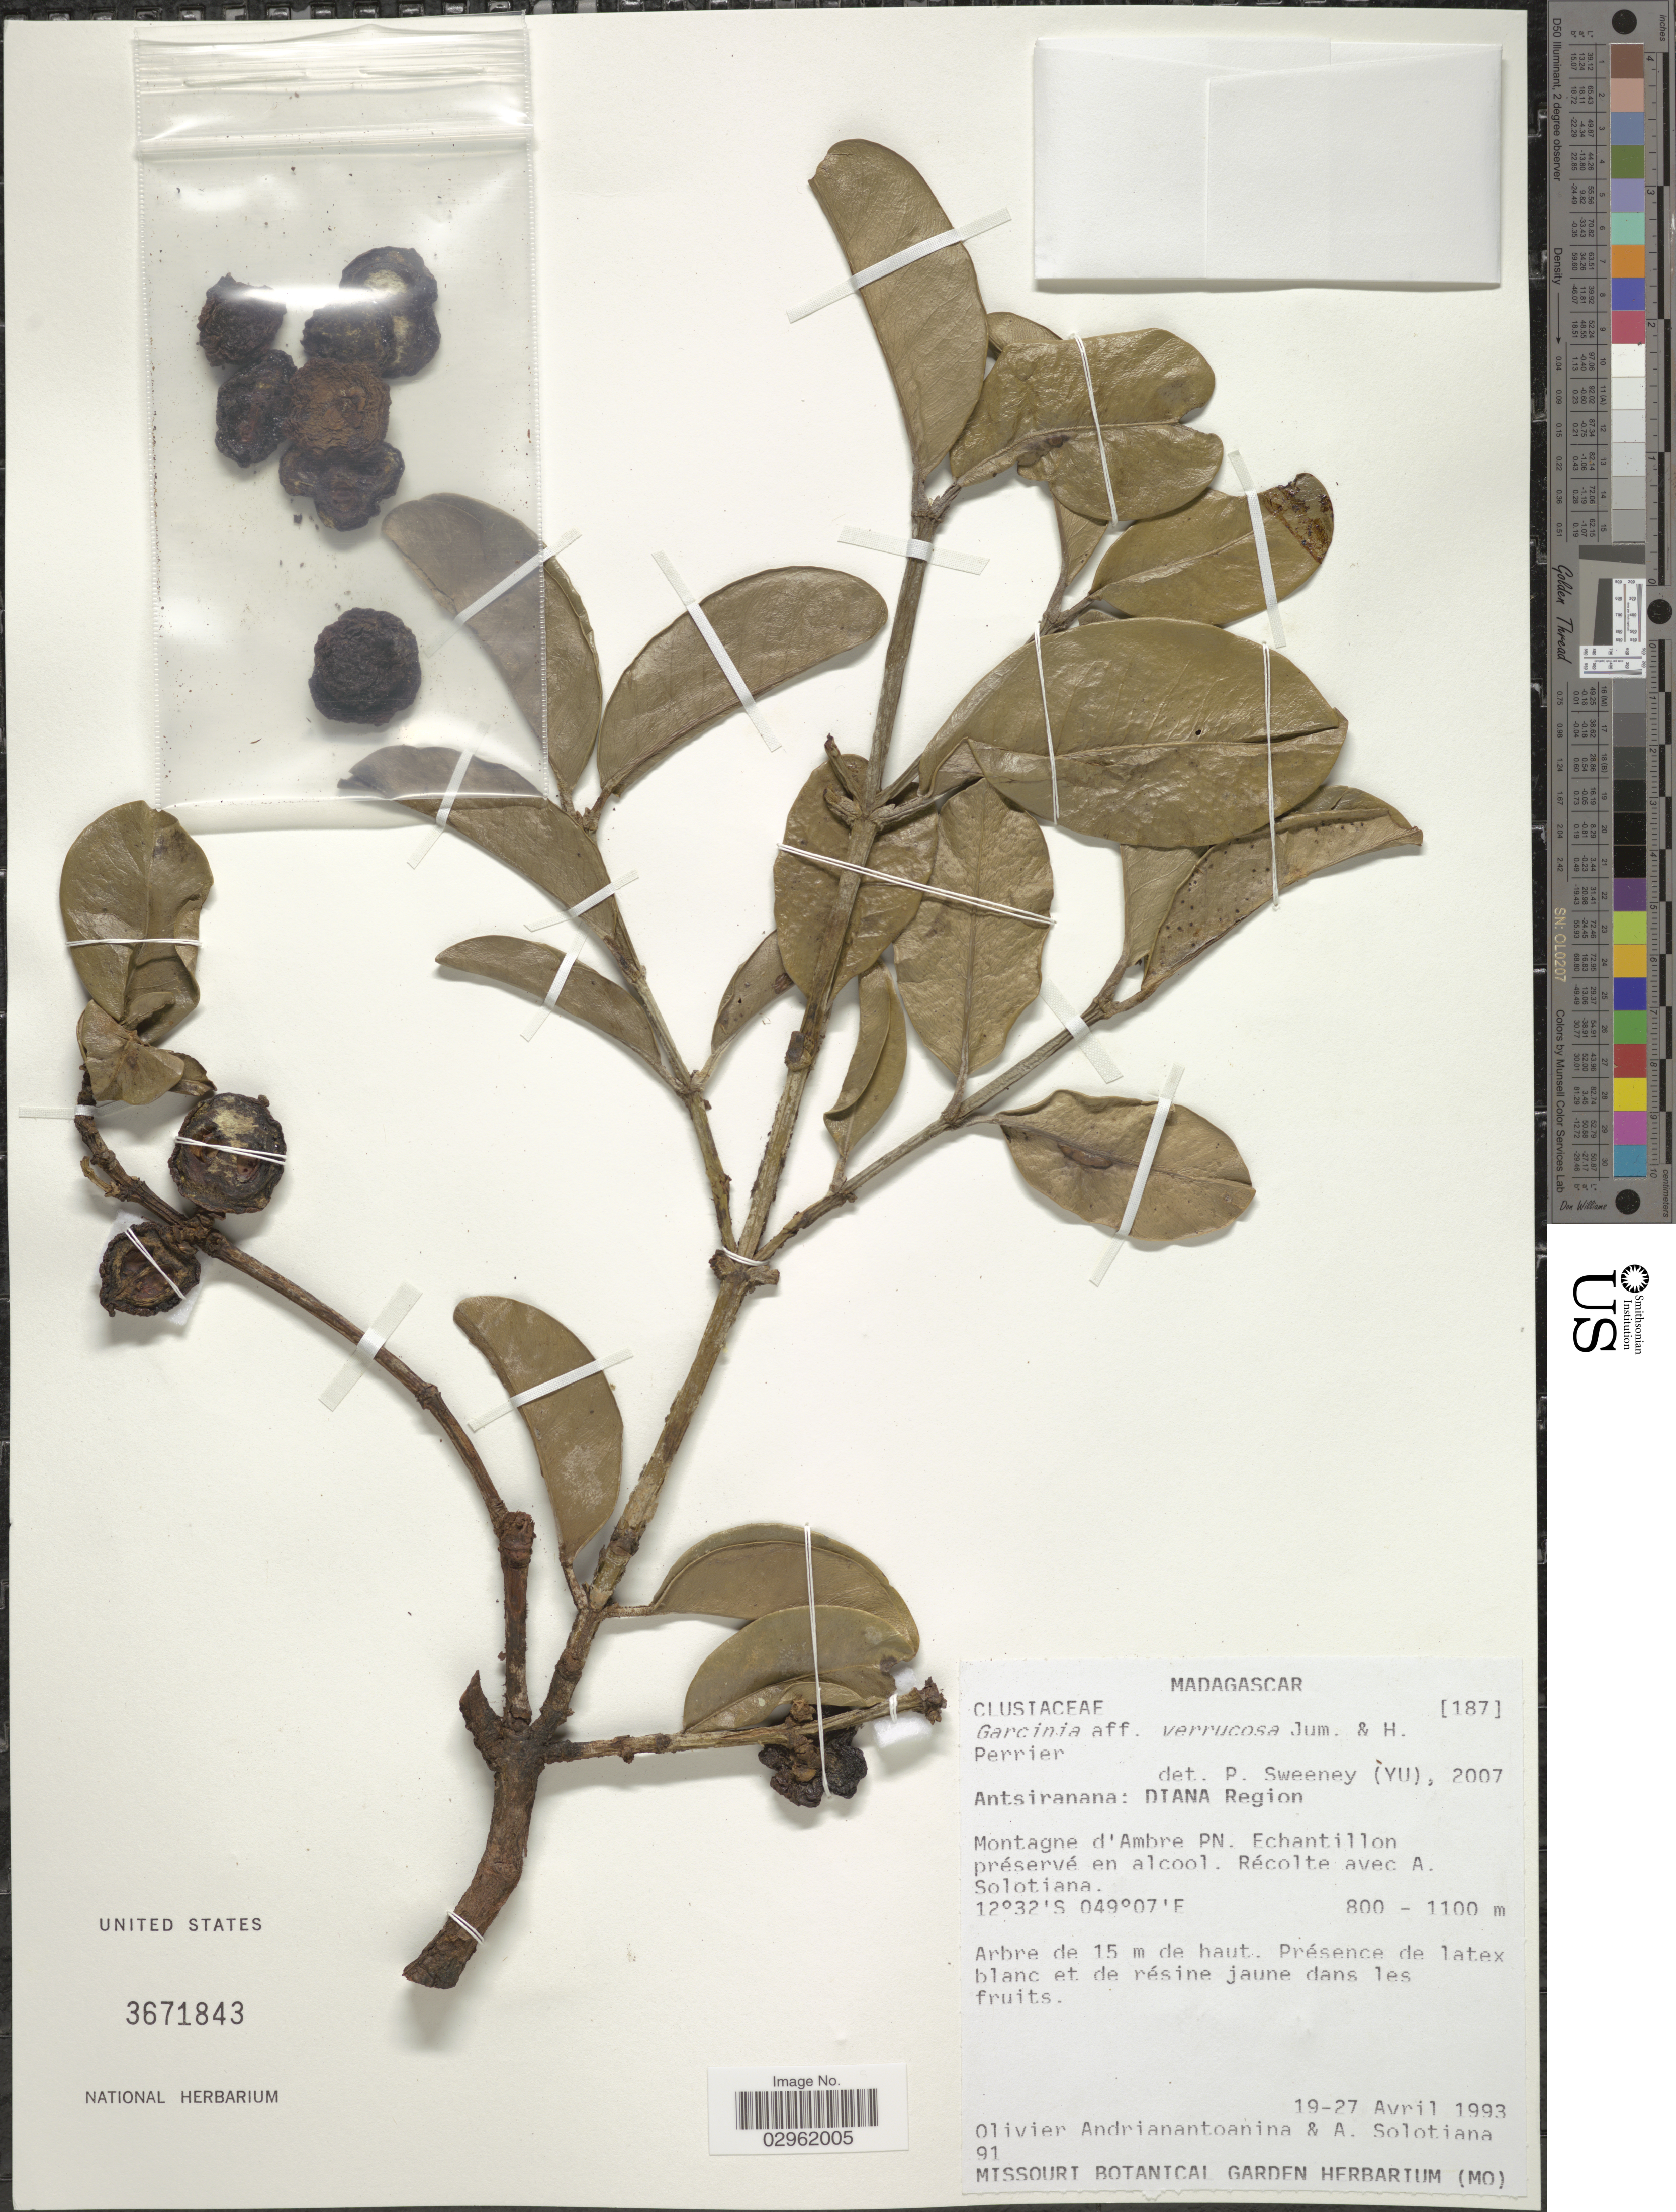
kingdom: Plantae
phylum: Tracheophyta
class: Magnoliopsida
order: Malpighiales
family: Clusiaceae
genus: Garcinia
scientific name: Garcinia verrucosa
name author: Jum. & H. Perrier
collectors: O. Andrianantoanina & A. Solotiana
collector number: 91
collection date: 1993-04-19/1993-04-27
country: Madagascar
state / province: Diana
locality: DIANA Region. Montagne d'Ambre PN.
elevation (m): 800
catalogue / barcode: US 3671843